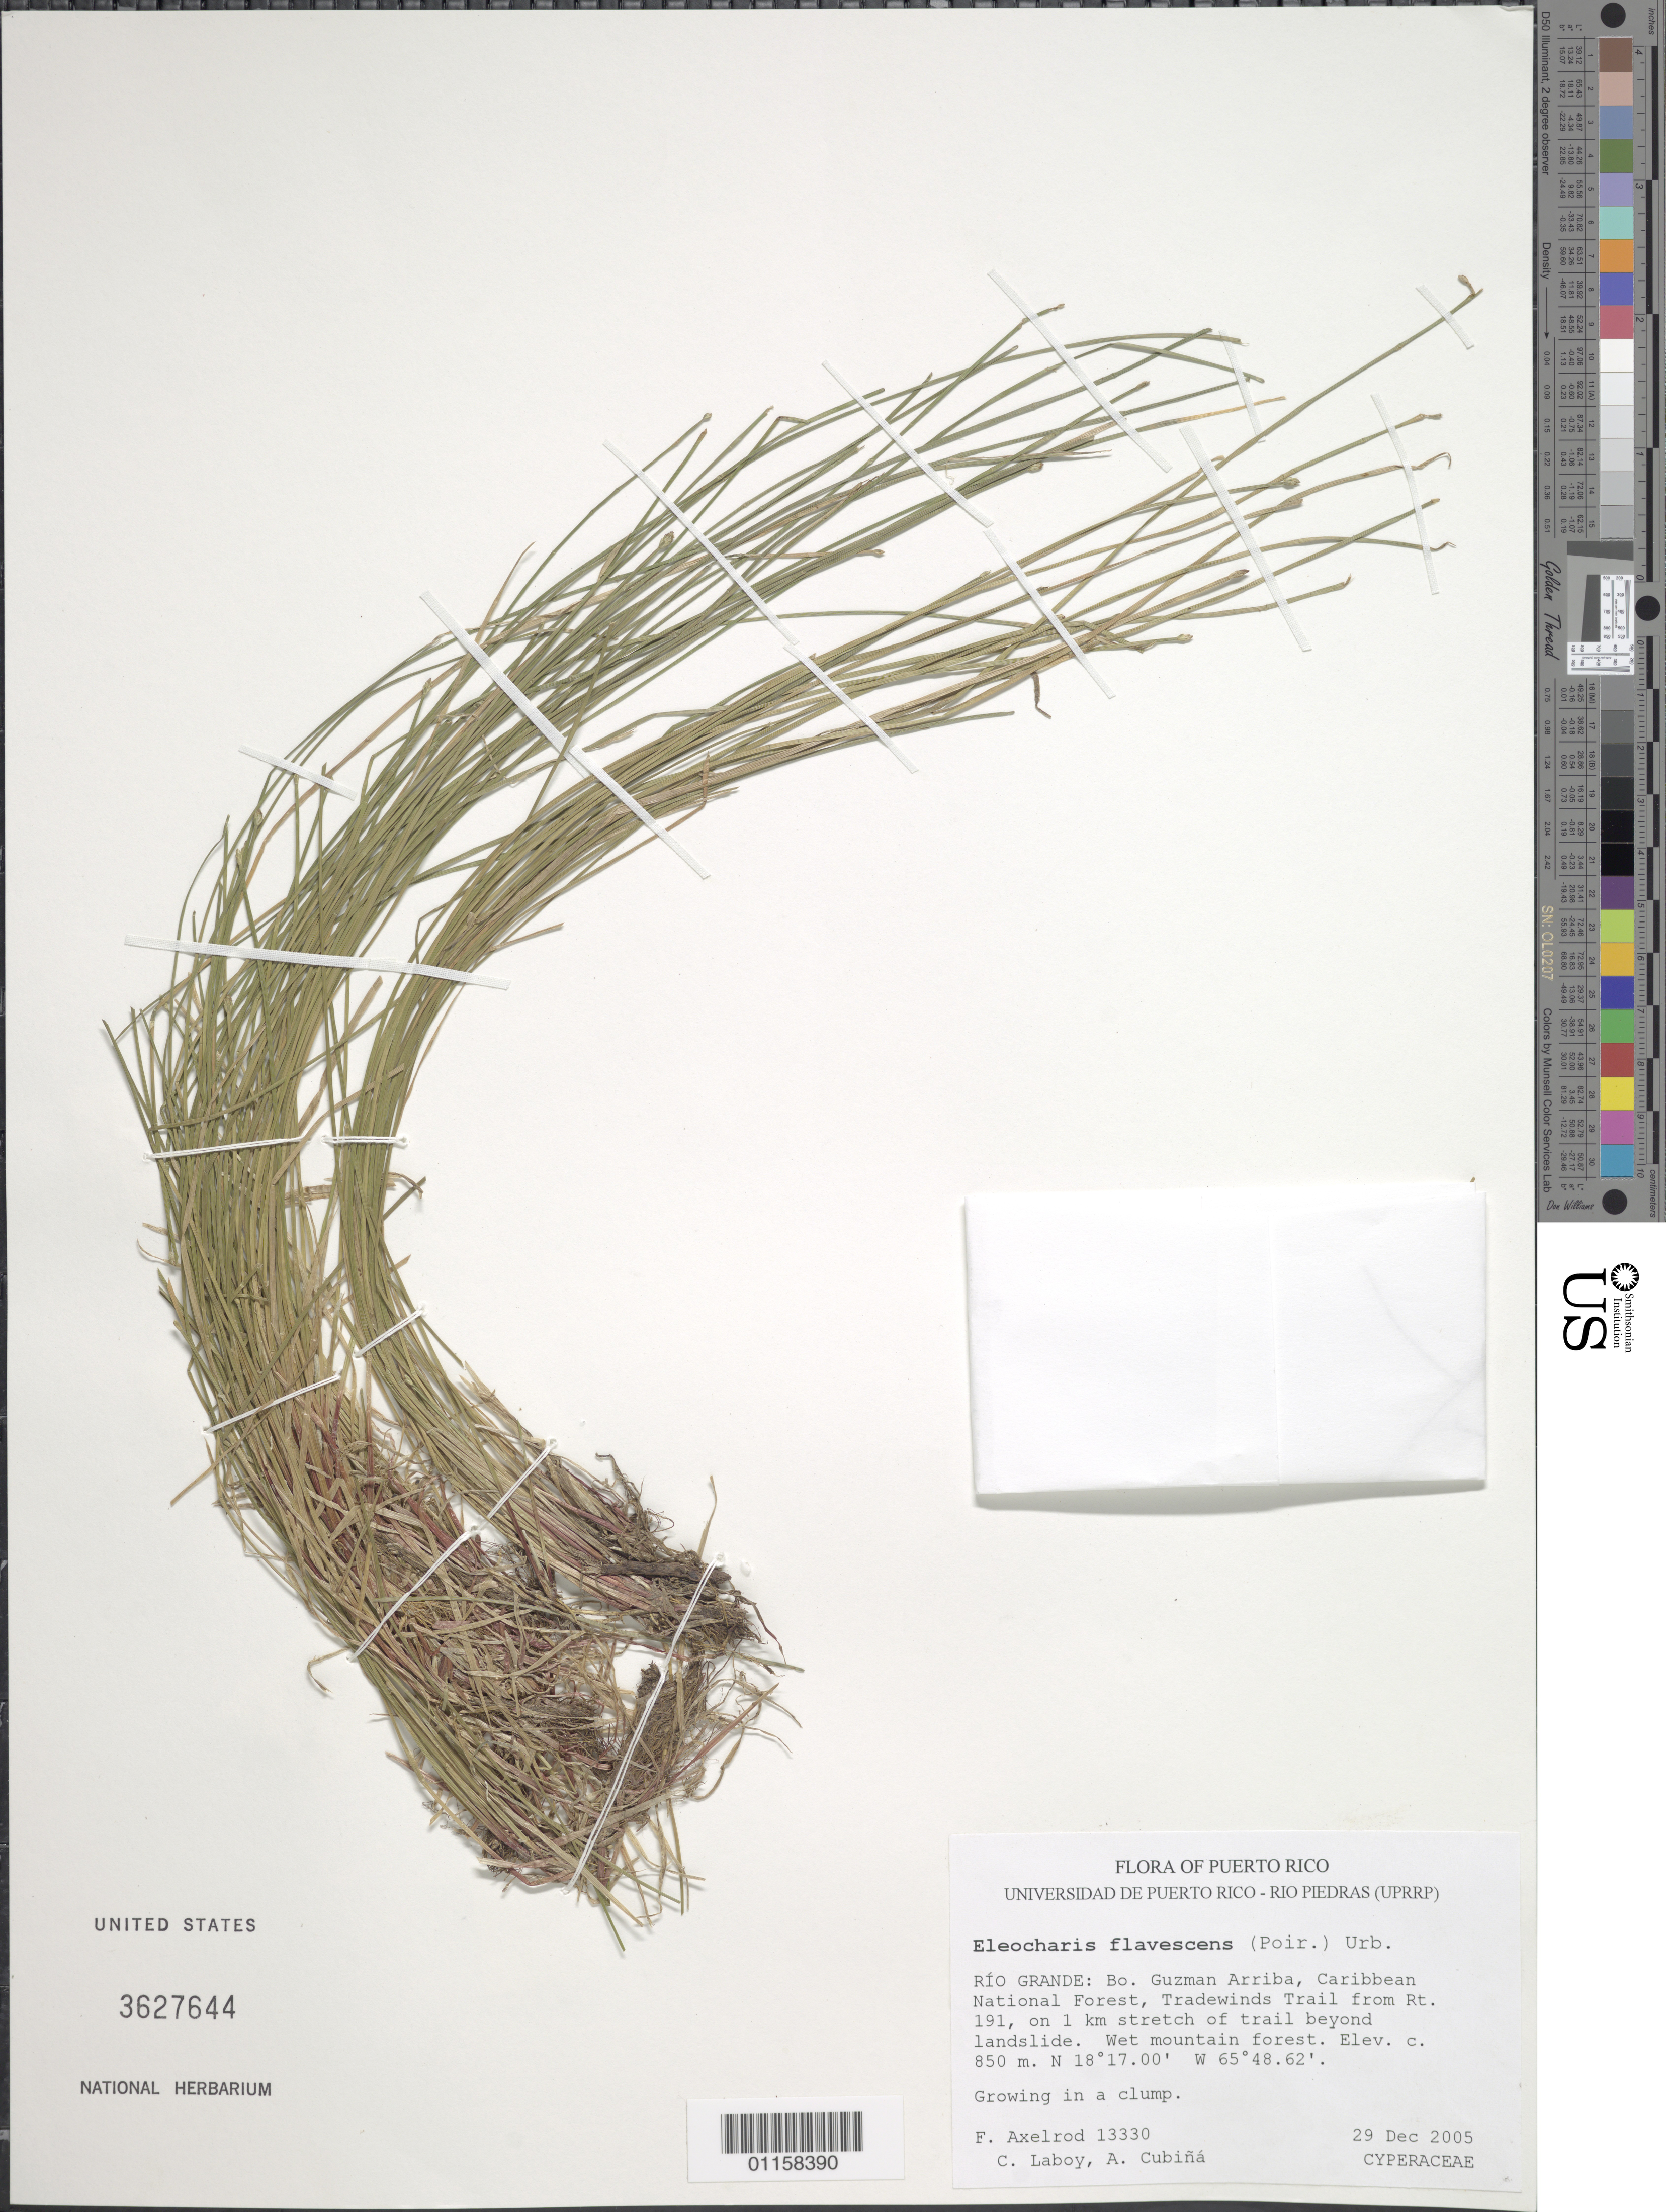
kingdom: Plantae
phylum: Tracheophyta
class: Liliopsida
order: Poales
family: Cyperaceae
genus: Eleocharis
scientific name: Eleocharis flavescens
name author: (Poir.) Urb.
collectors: F. S. Axelrod, C. Laboy & A. Cubiná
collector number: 13330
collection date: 2005-12-29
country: Puerto Rico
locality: Río Grande. Bo. Guzman Arriba, Caribbean National Forest, Tradewinds Trail from Rt. 191, on 1 km stretch of trail beyond landslide.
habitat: Wet mountain forest.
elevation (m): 850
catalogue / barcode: US 3627644